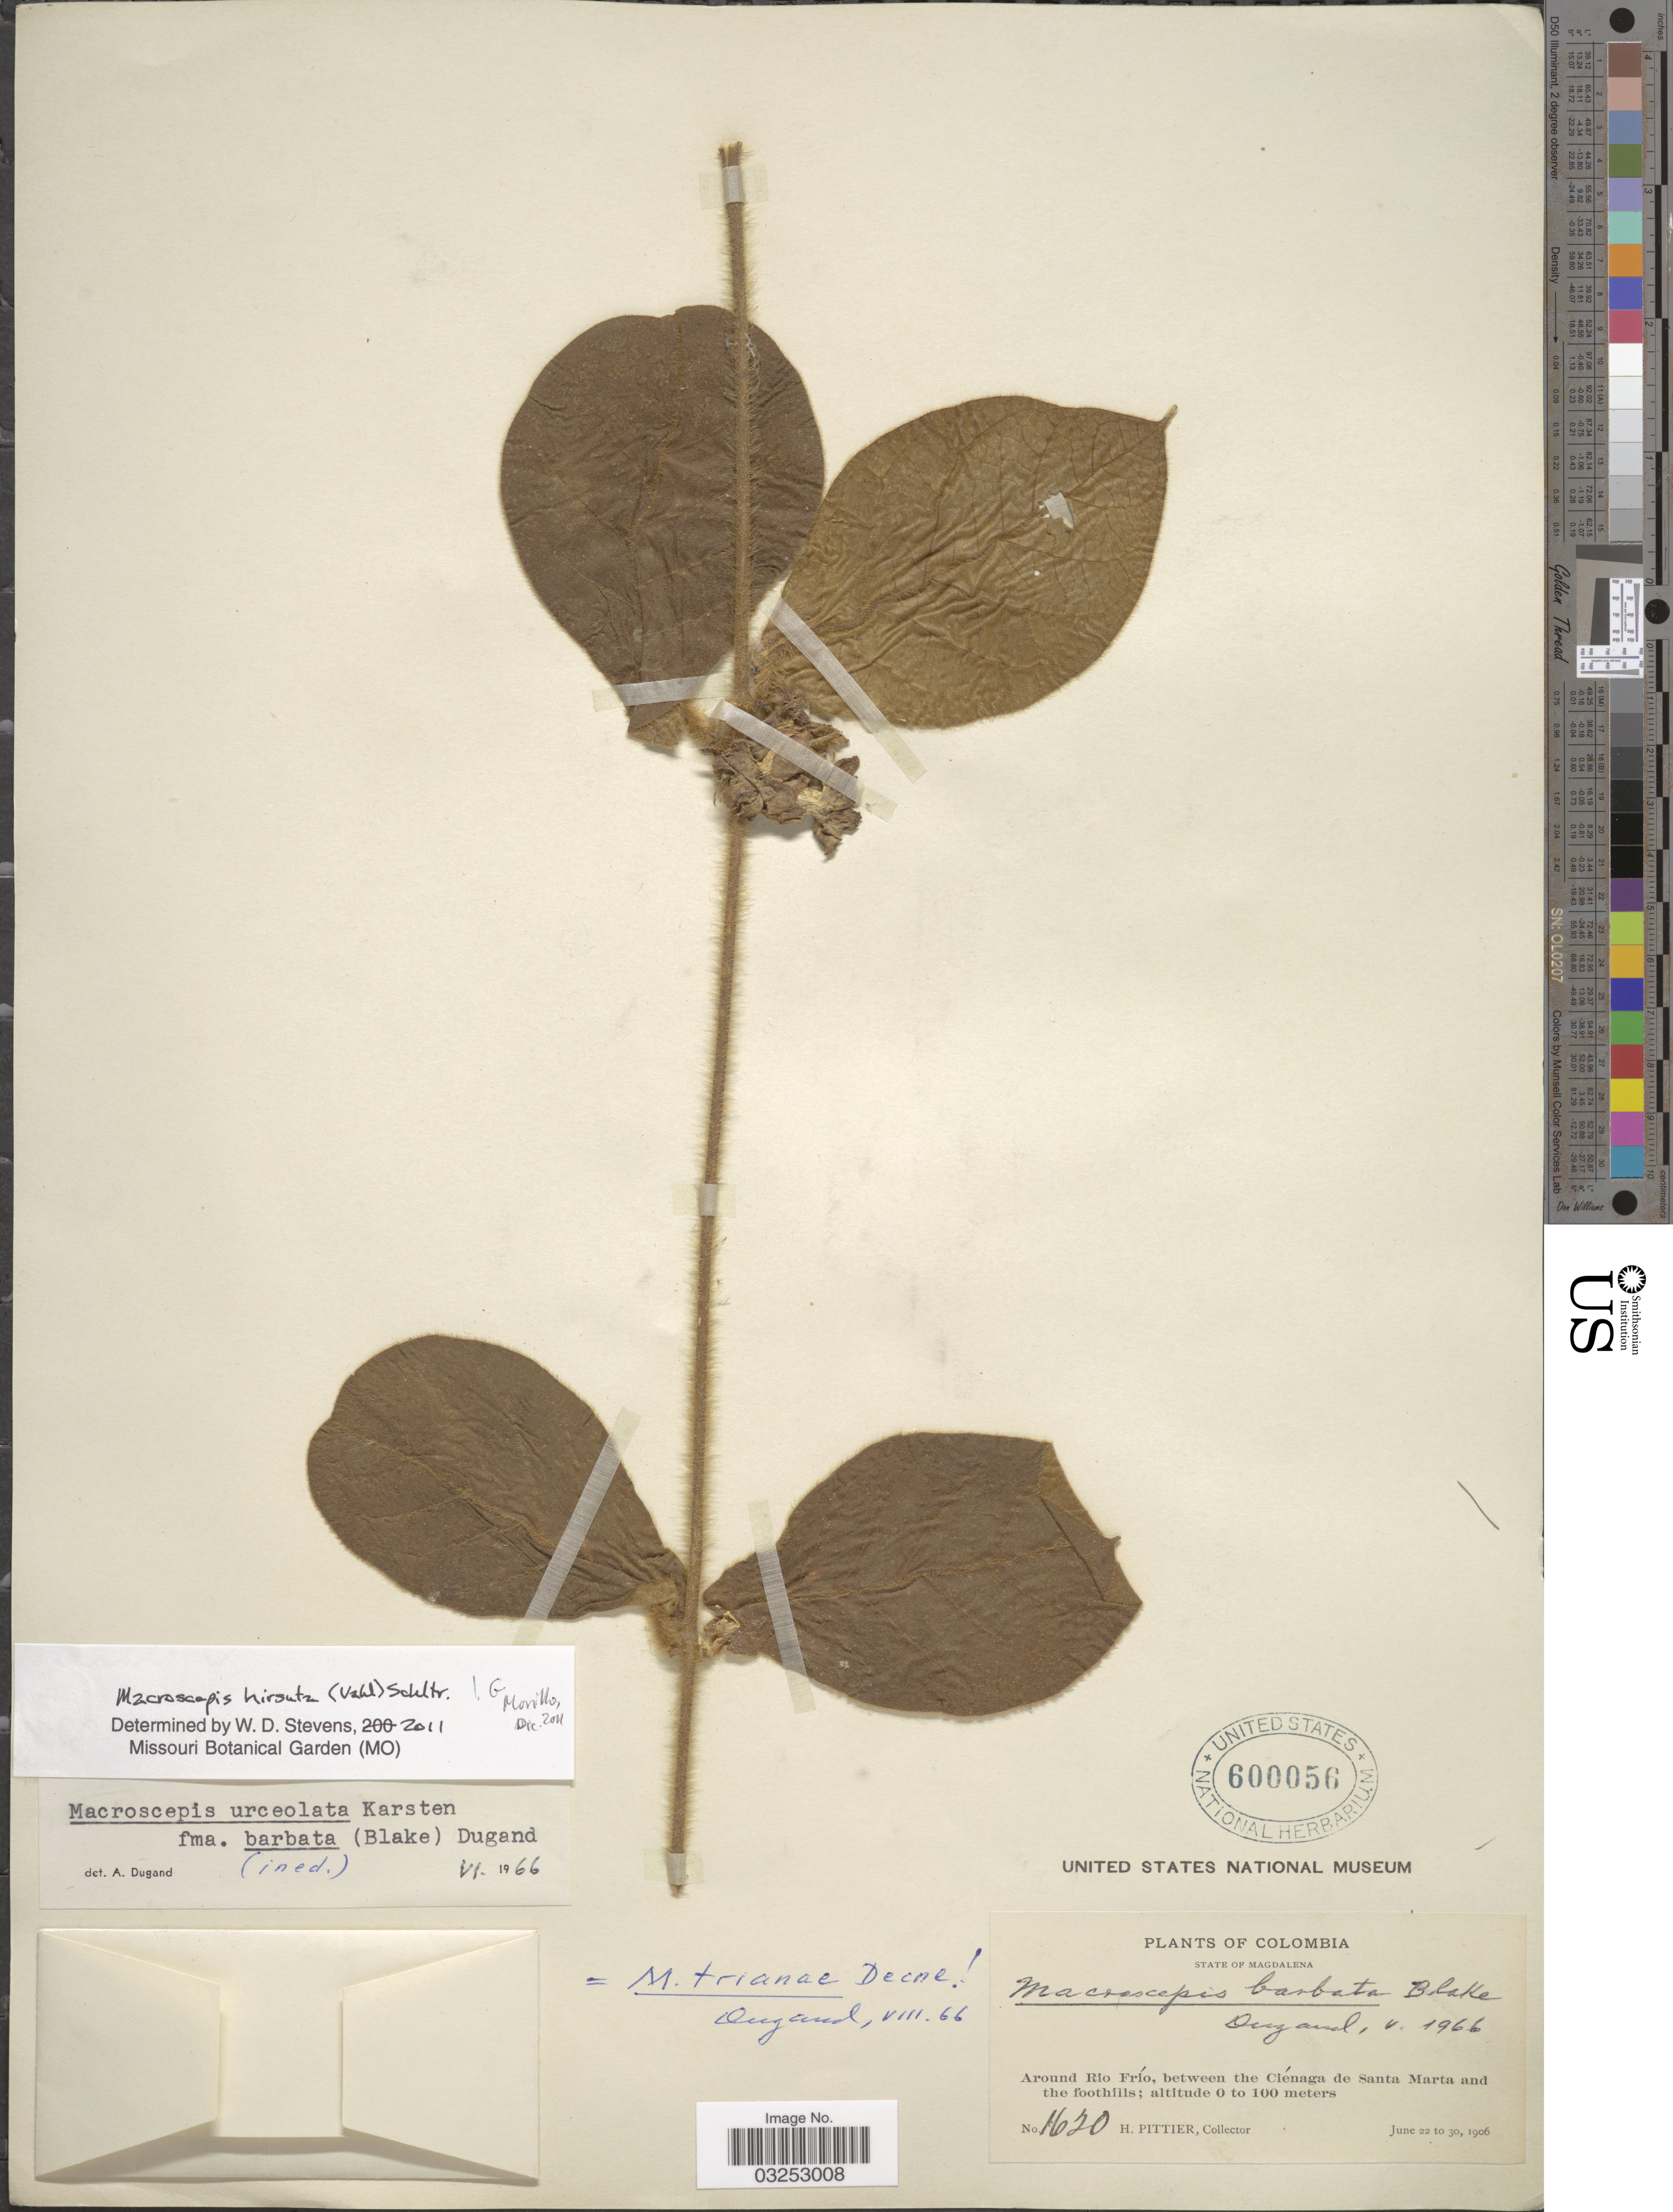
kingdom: Plantae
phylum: Tracheophyta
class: Magnoliopsida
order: Gentianales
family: Apocynaceae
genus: Macroscepis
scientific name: Macroscepis hirsuta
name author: (Vahl) Schltr.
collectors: H. F. Pittier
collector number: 1620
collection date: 1906-06-22/1906-06-30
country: Colombia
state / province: Magdalena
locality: Around Rio Frío, between the Ciénaga de Santa Marta and the foothills.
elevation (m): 0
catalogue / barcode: US 600056